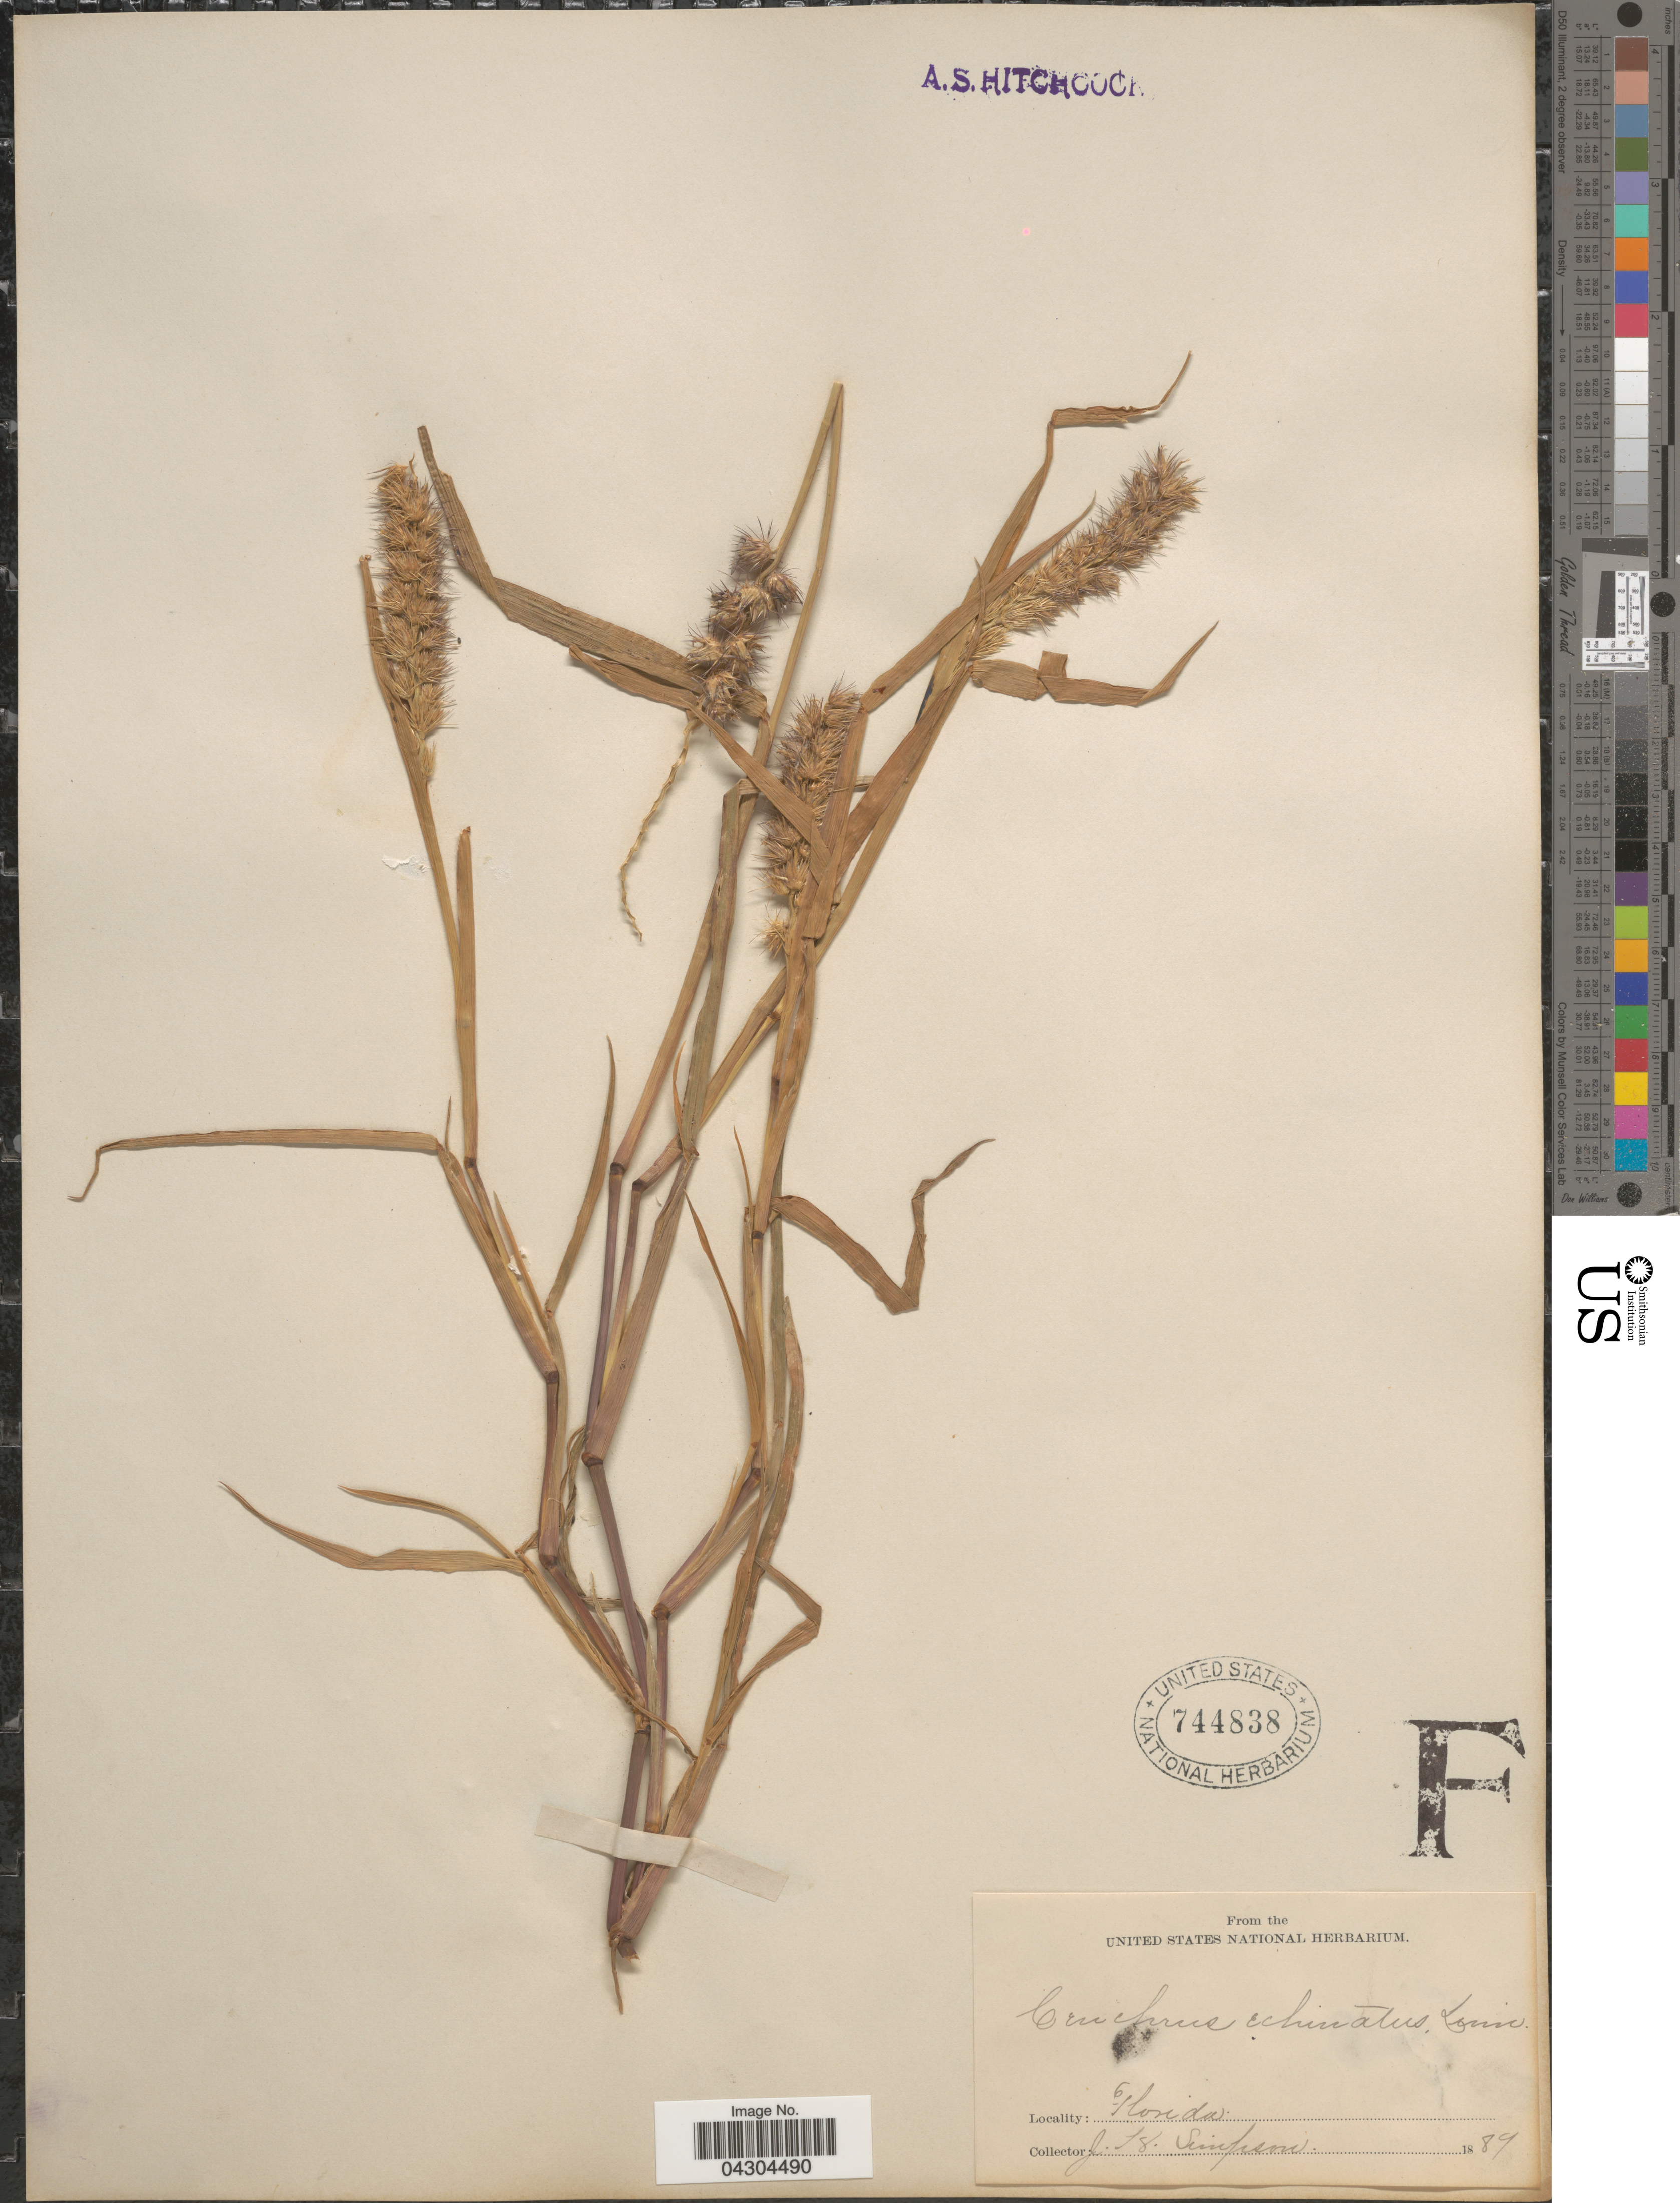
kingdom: Plantae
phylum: Tracheophyta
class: Liliopsida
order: Poales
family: Poaceae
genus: Cenchrus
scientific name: Cenchrus echinatus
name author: L.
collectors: J. H. Simpson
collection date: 1889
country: United States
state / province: Florida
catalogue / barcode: US 744838